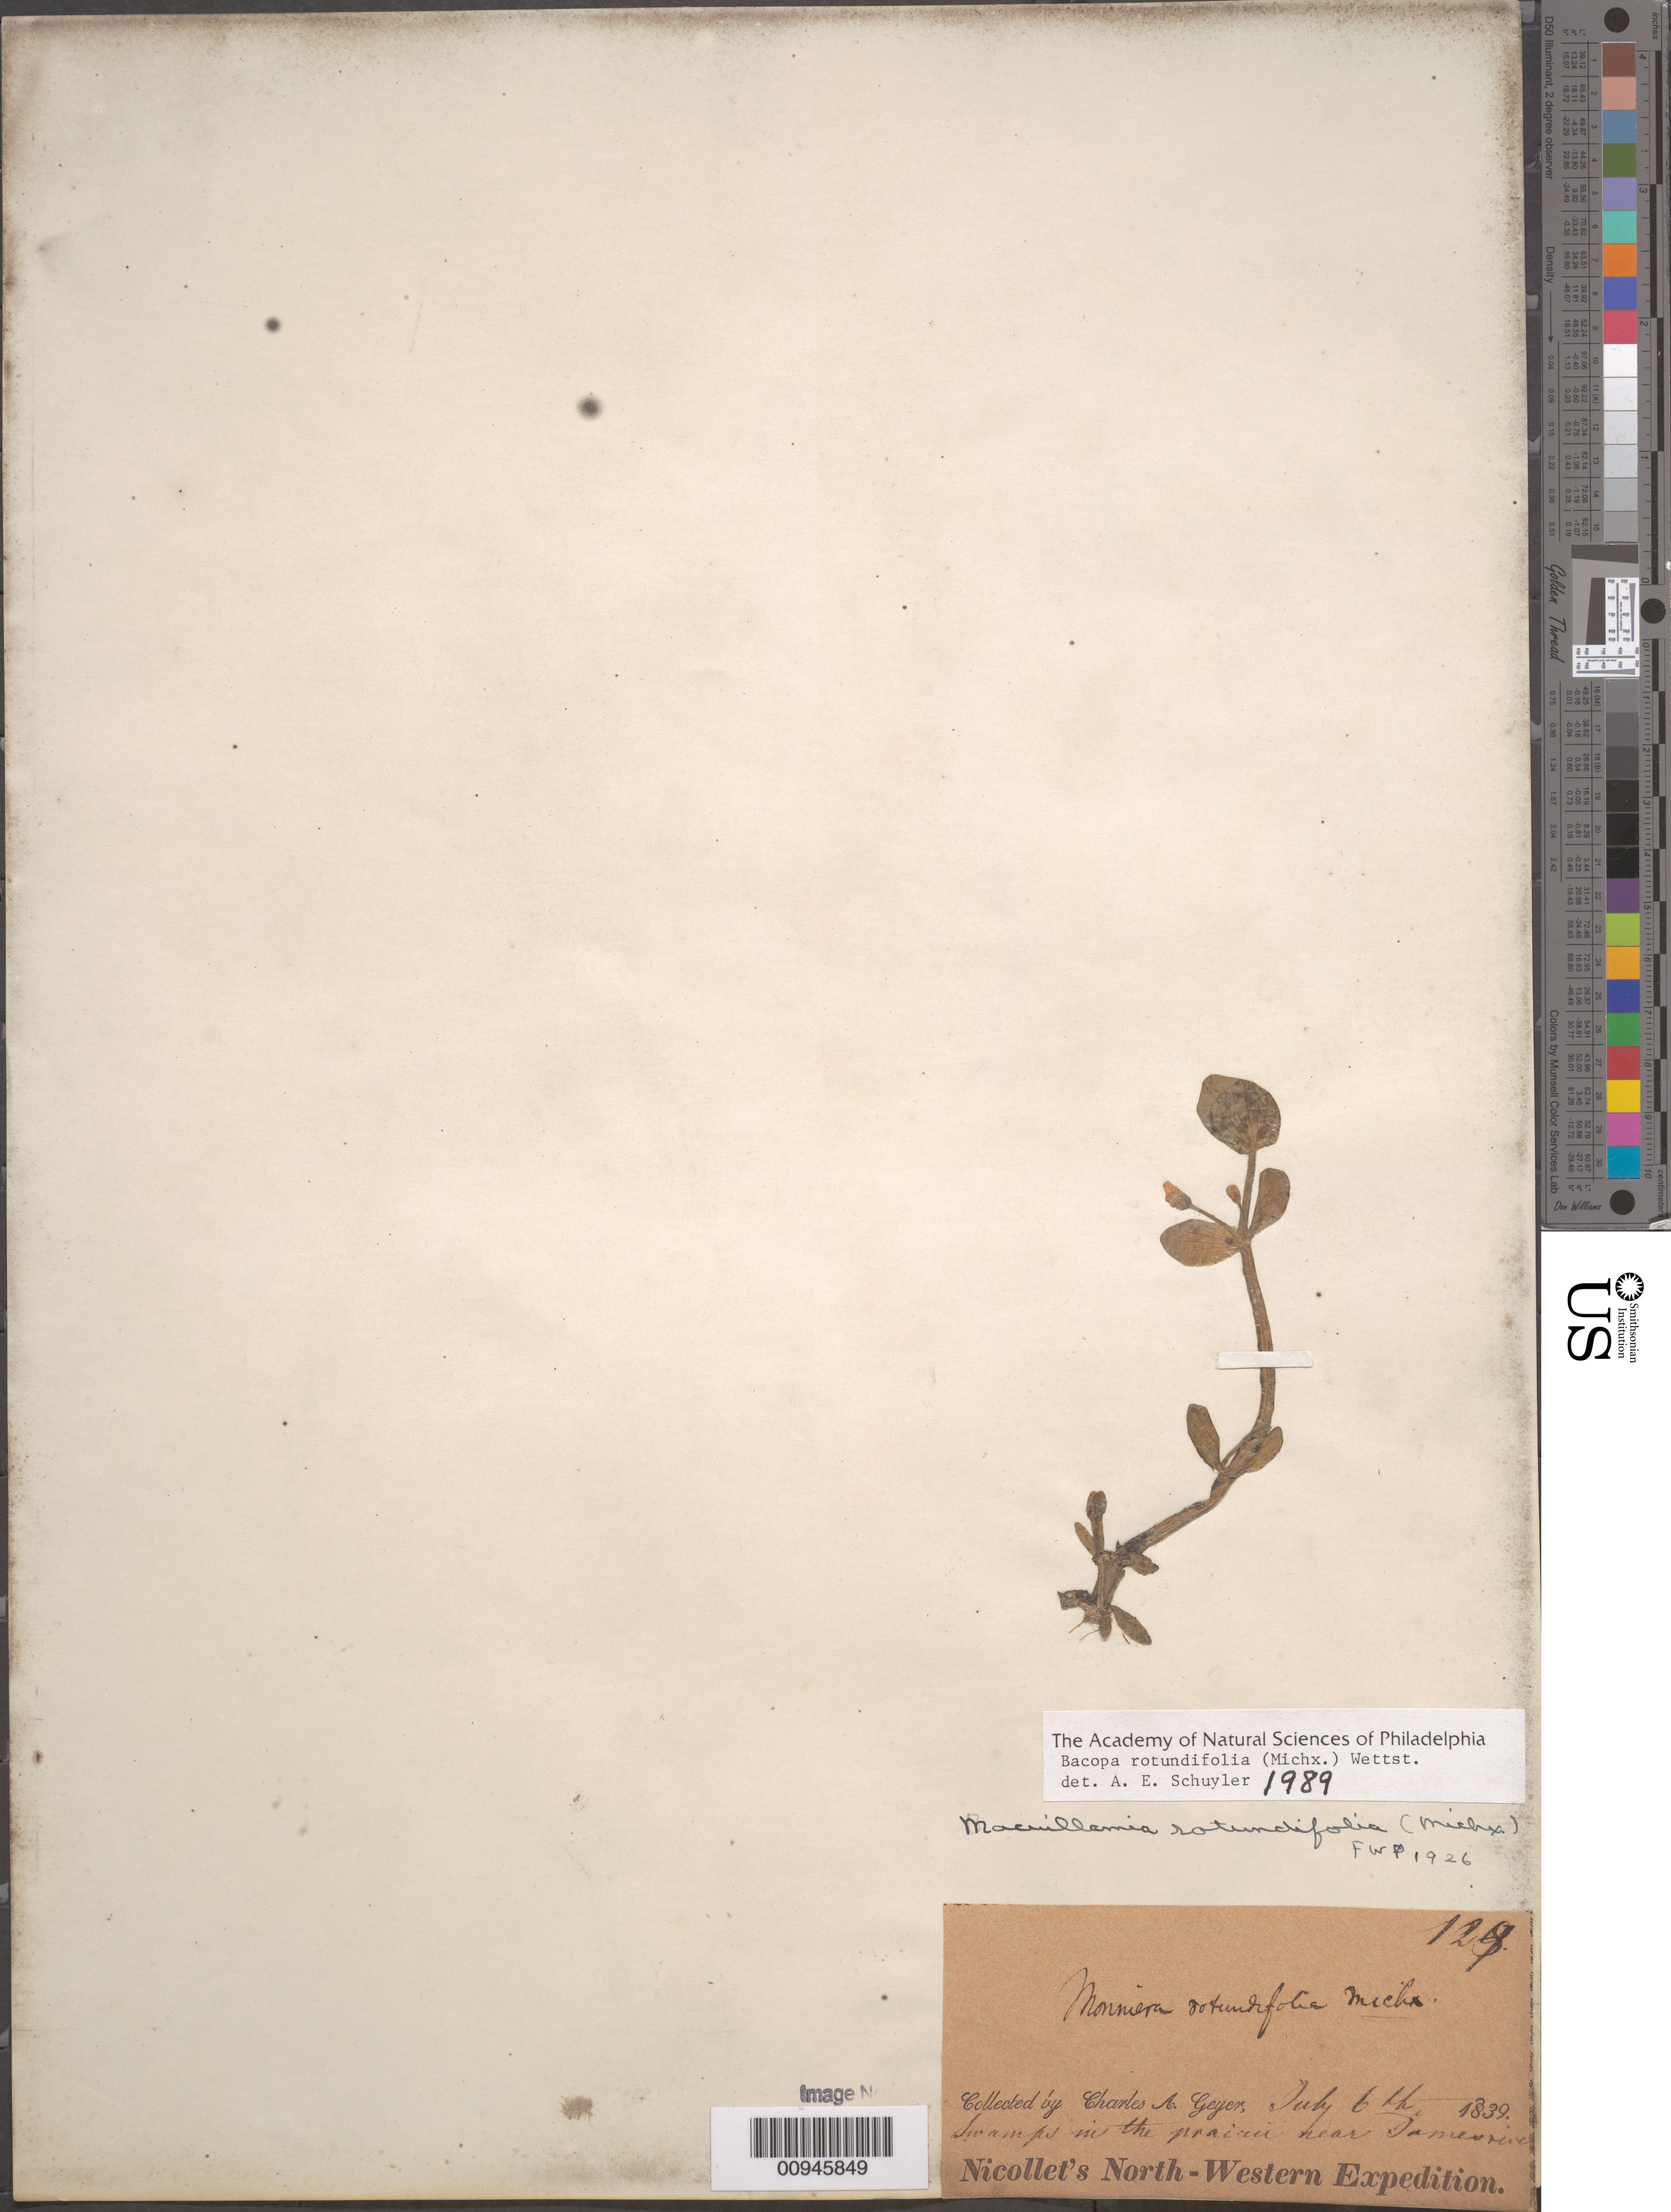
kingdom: Plantae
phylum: Tracheophyta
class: Magnoliopsida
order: Lamiales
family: Plantaginaceae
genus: Bacopa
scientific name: Bacopa rotundifolia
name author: (Michx.) Wettst.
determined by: Schuyler, A. E.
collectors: C. A. Geyer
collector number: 124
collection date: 1839-07-06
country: United States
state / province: South Dakota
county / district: Yankton County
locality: Swamps in the praries near James River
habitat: Swamps in the prairie near James River